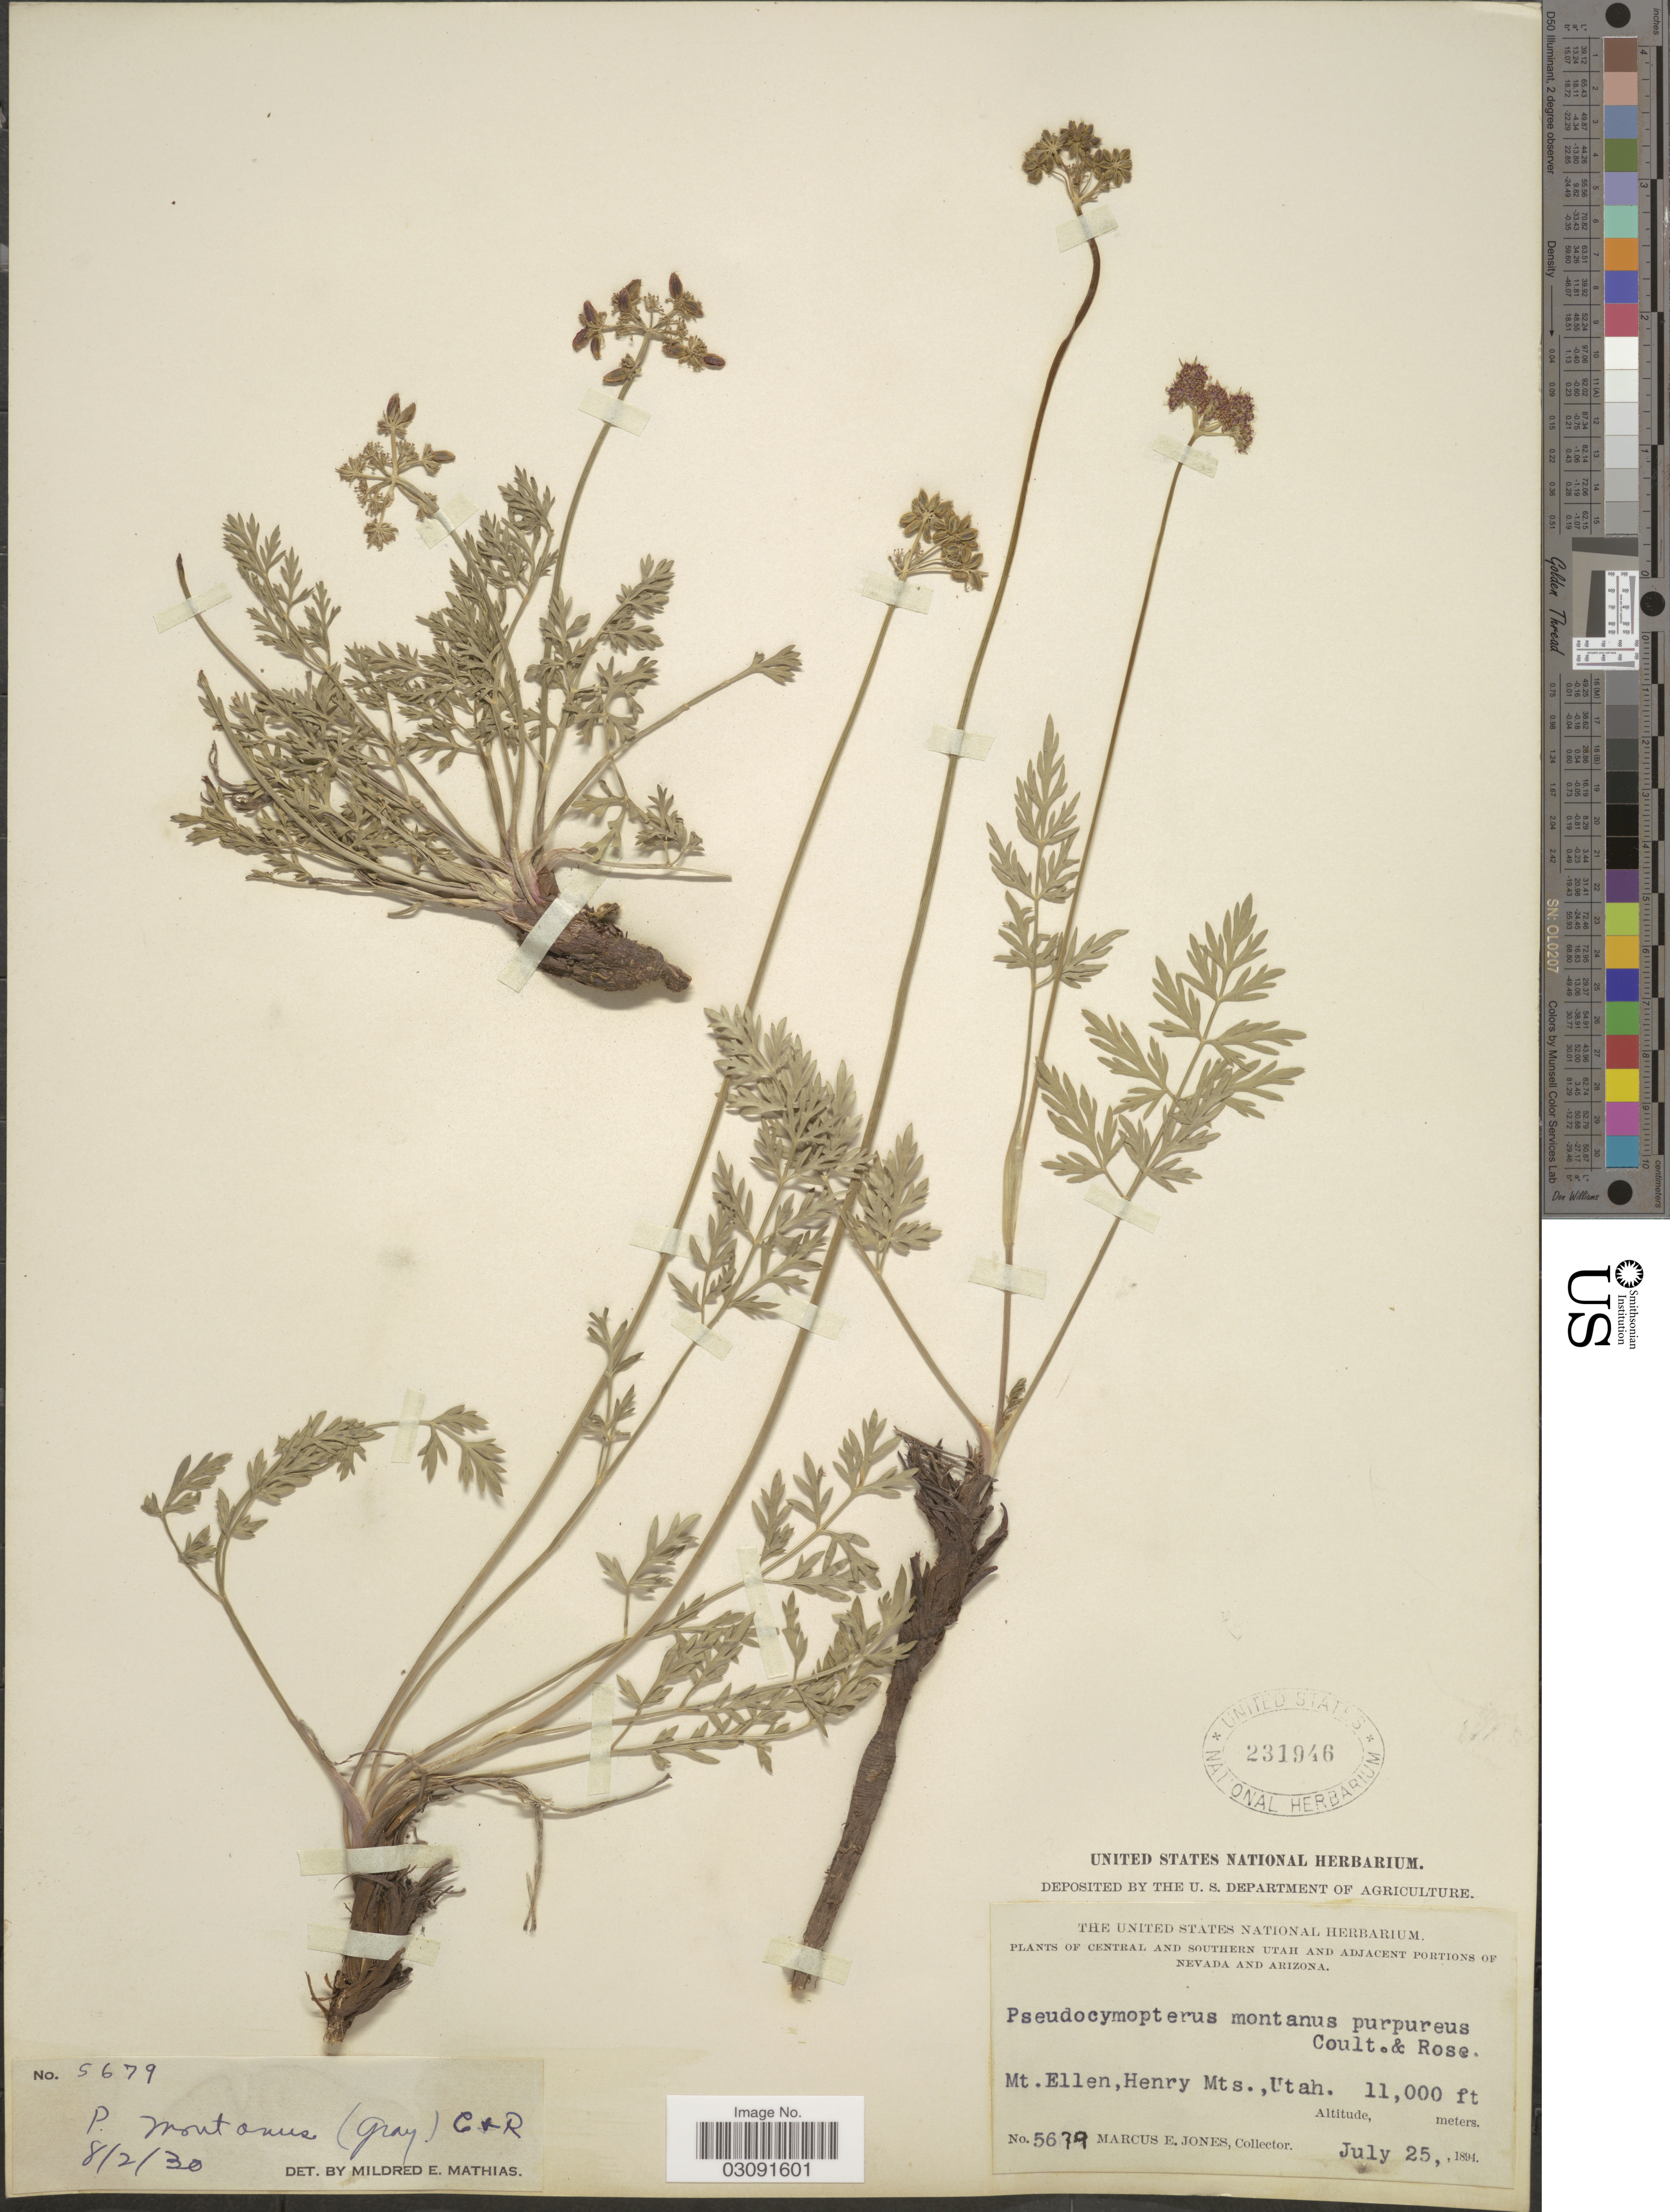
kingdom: Plantae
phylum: Tracheophyta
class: Magnoliopsida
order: Apiales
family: Apiaceae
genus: Pseudocymopterus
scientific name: Pseudocymopterus montanus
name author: (A. Gray) J.M. Coult. & Rose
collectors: M. E. Jones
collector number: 5679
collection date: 1894-07-25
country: United States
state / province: Utah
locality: Central and Southern Utah, Mt. Ellen, Henry Mts.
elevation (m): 3353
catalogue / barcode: US 231946